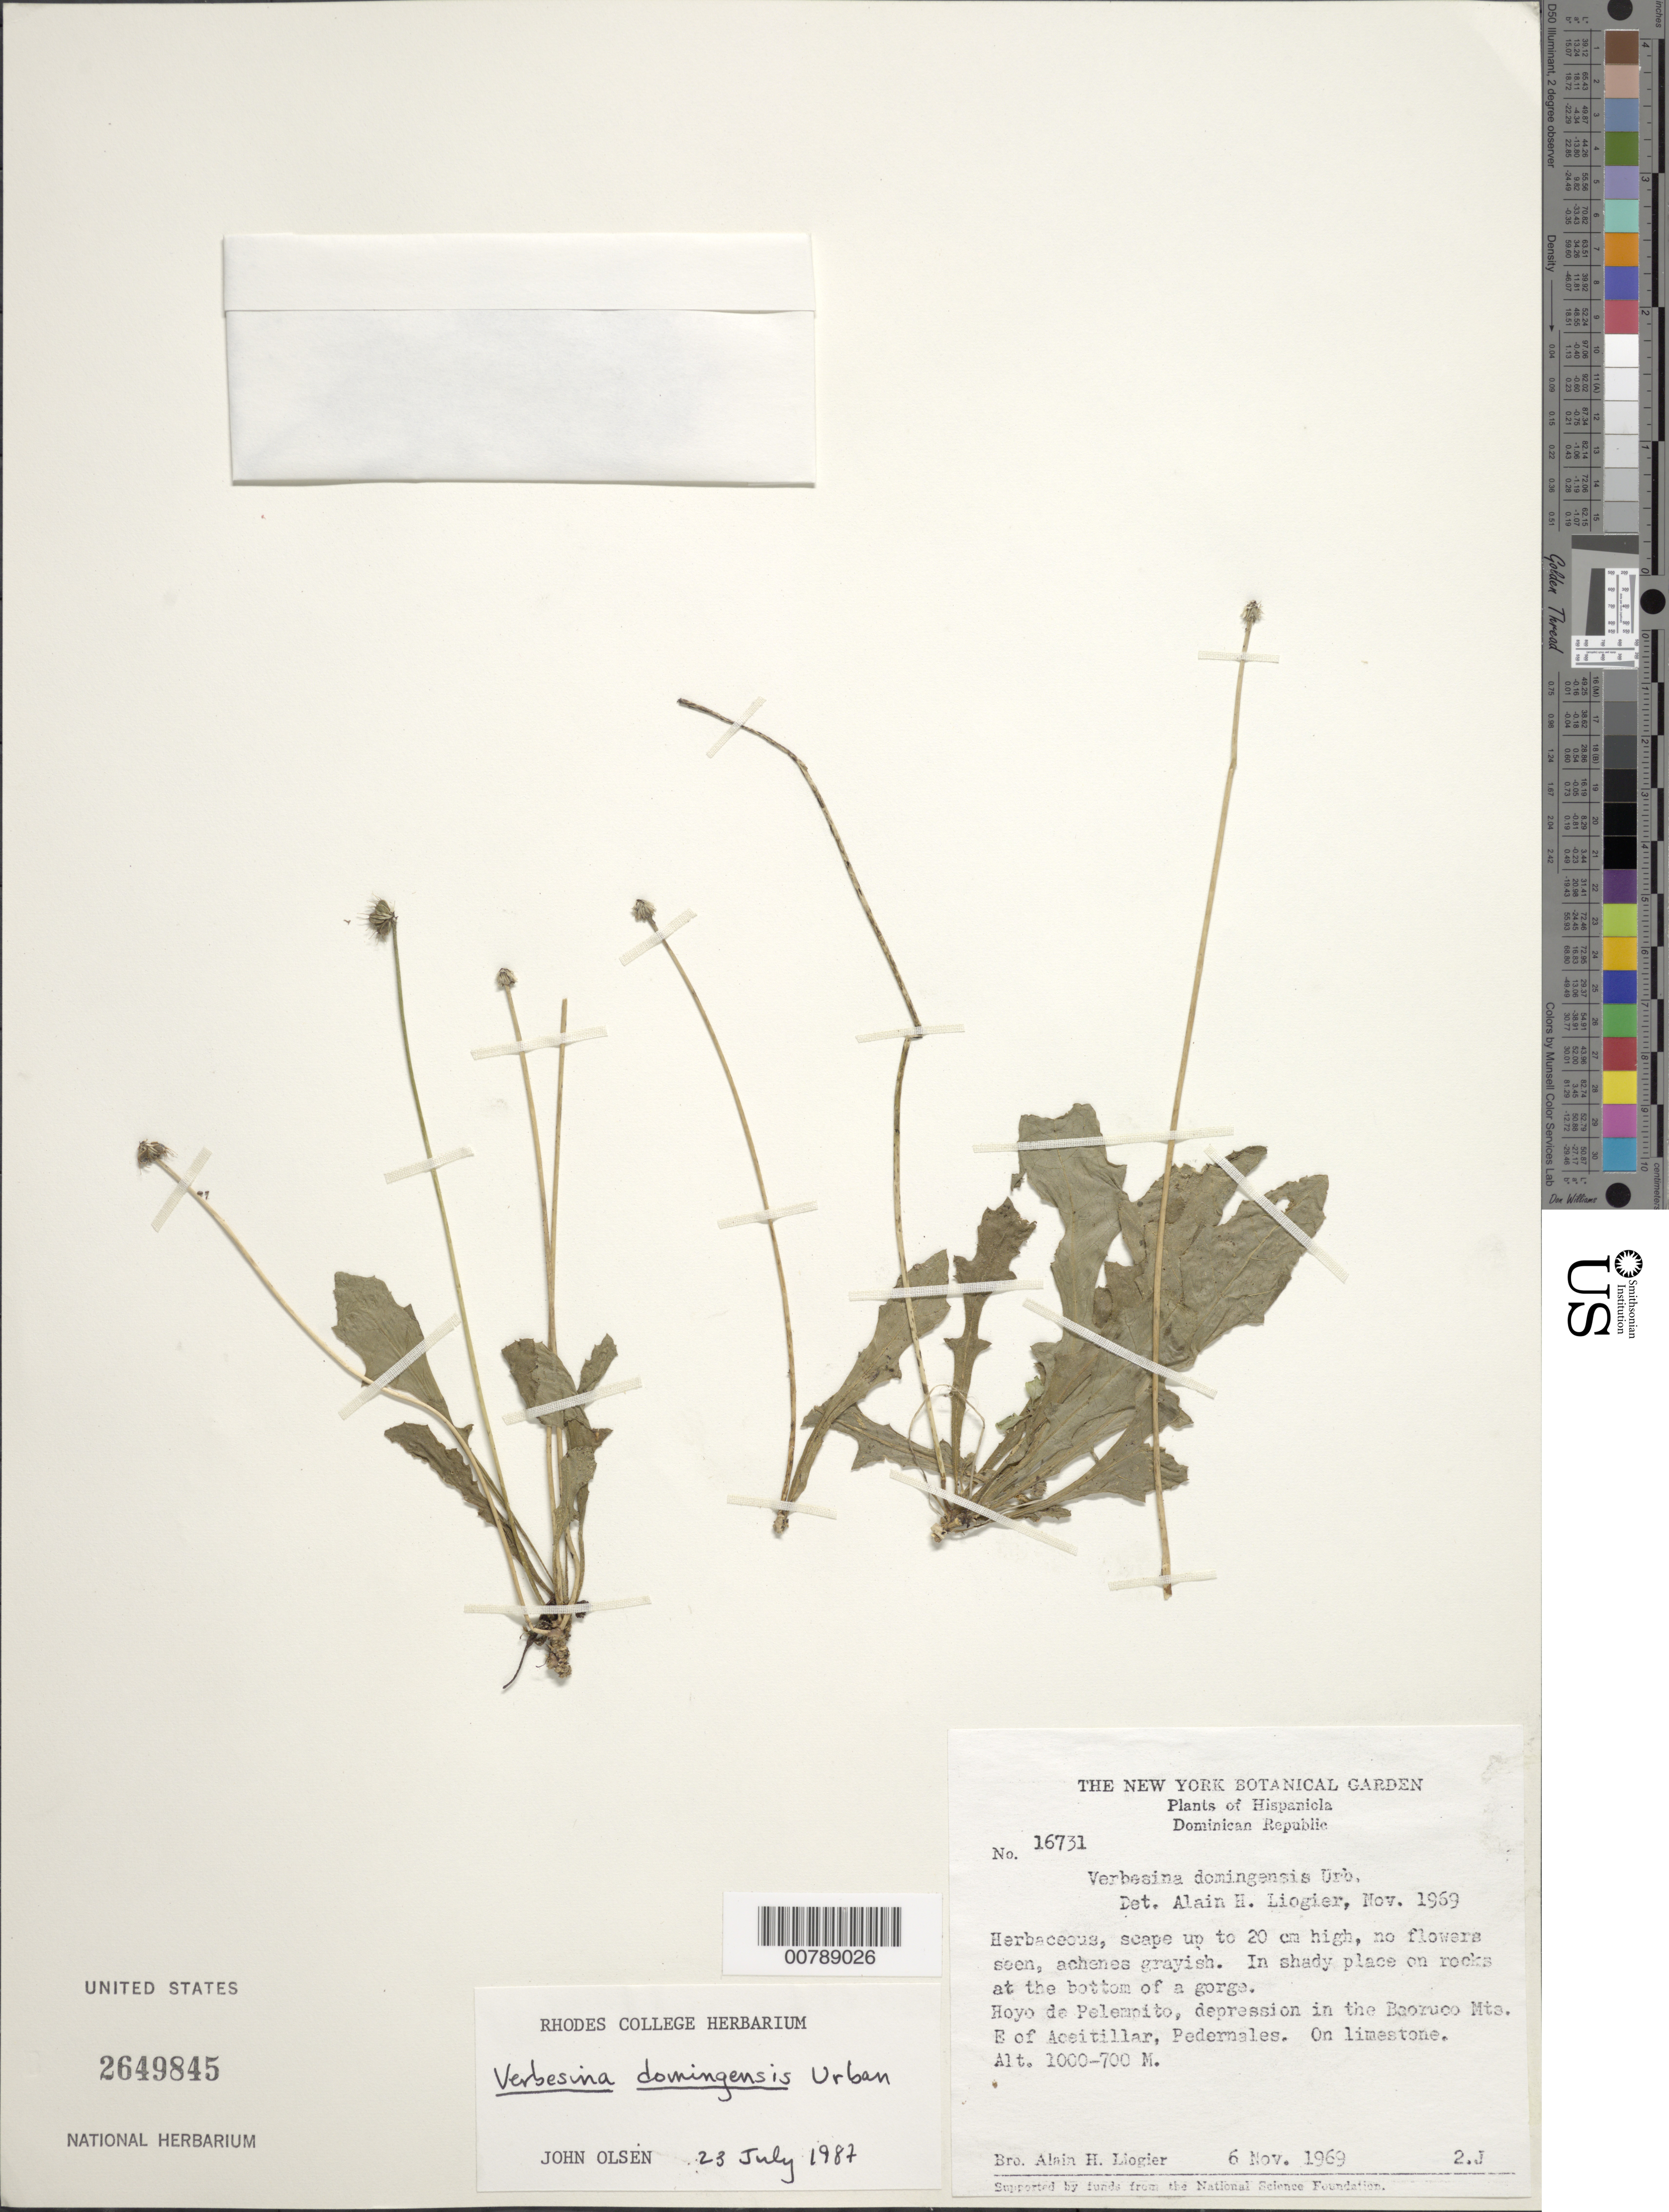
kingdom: Plantae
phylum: Tracheophyta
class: Magnoliopsida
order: Asterales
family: Asteraceae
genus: Verbesina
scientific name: Verbesina domingensis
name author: Urb.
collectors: A. H. Liogier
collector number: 16731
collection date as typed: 06 Nov 1969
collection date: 1969-11-06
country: Dominican Republic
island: Hispaniola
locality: Hoyo de Pelempito, depression in the Baoruco Mts E of Aceitillar, Pedernales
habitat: In shady place on rocks at the bottom of a gorge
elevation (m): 700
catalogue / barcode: US 2649845